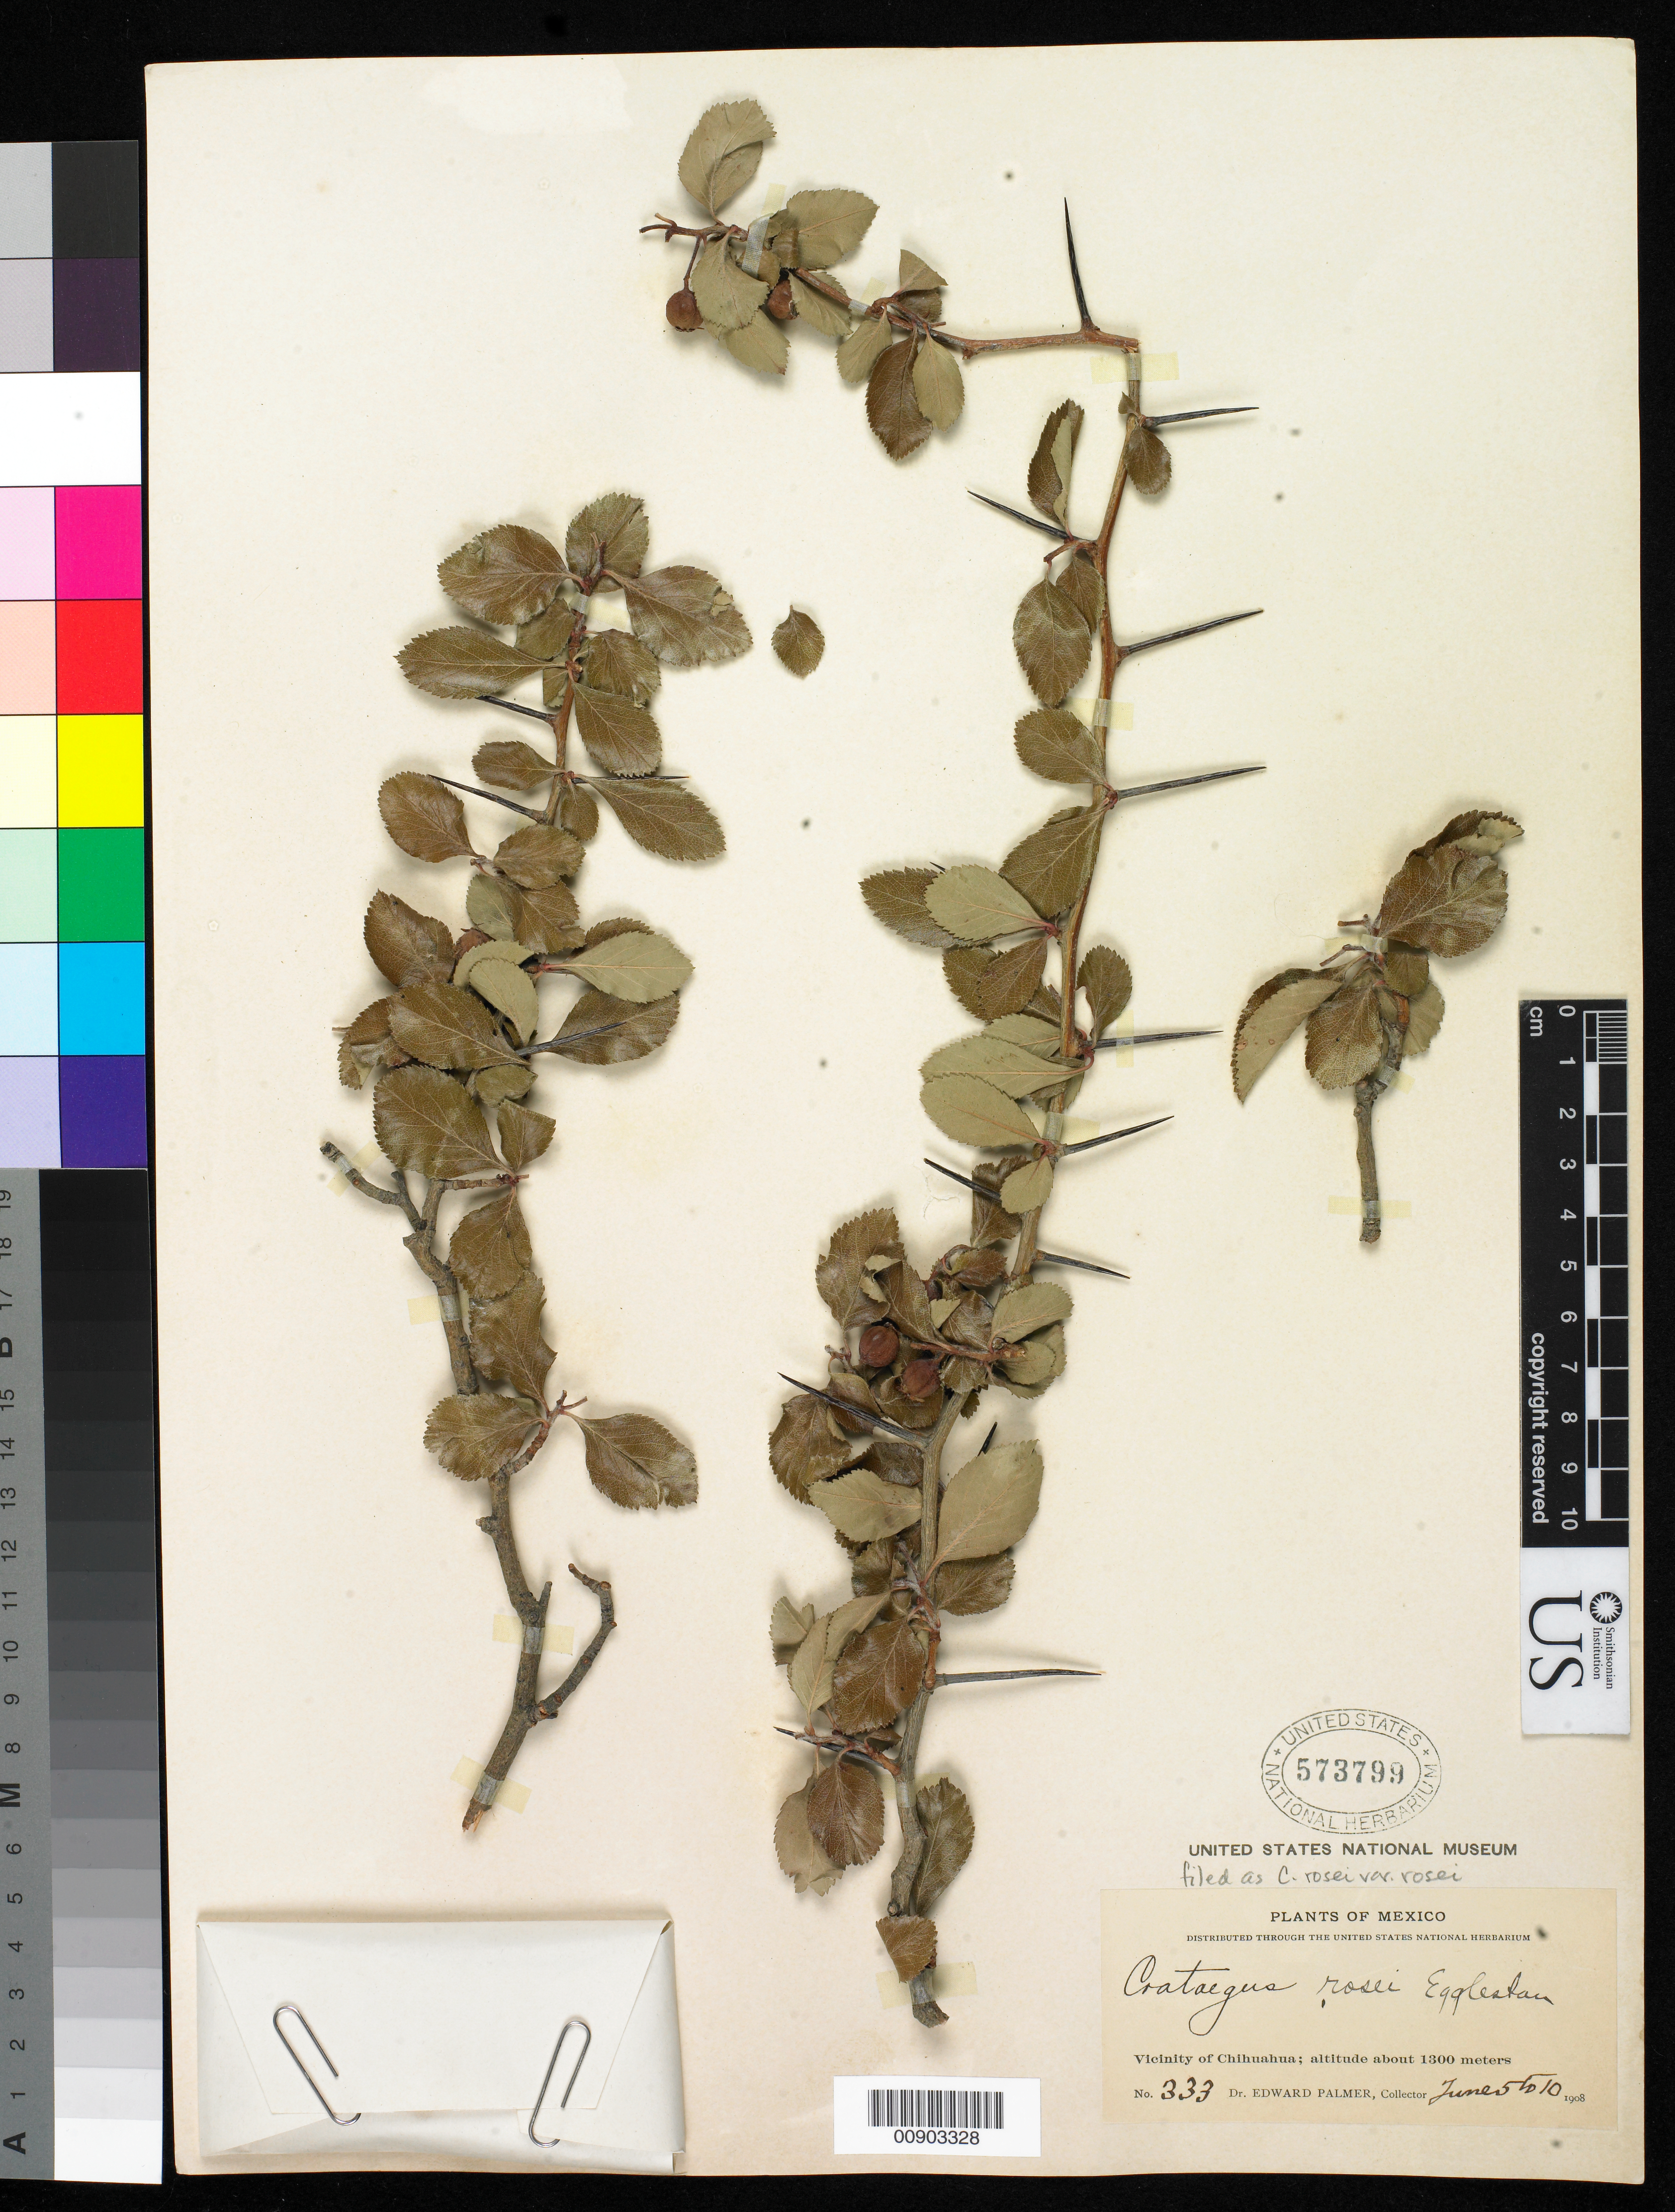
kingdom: Plantae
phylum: Tracheophyta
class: Magnoliopsida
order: Rosales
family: Rosaceae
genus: Crataegus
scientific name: Crataegus rosei var. rosei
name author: Eggl.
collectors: E. Palmer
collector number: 333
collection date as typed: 05 Jun 1908 to 10 Jun 1908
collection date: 1908-06-05/1908-06-10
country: Mexico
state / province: Chihuahua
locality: Vicinity of Chihuahua.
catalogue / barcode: US 573799